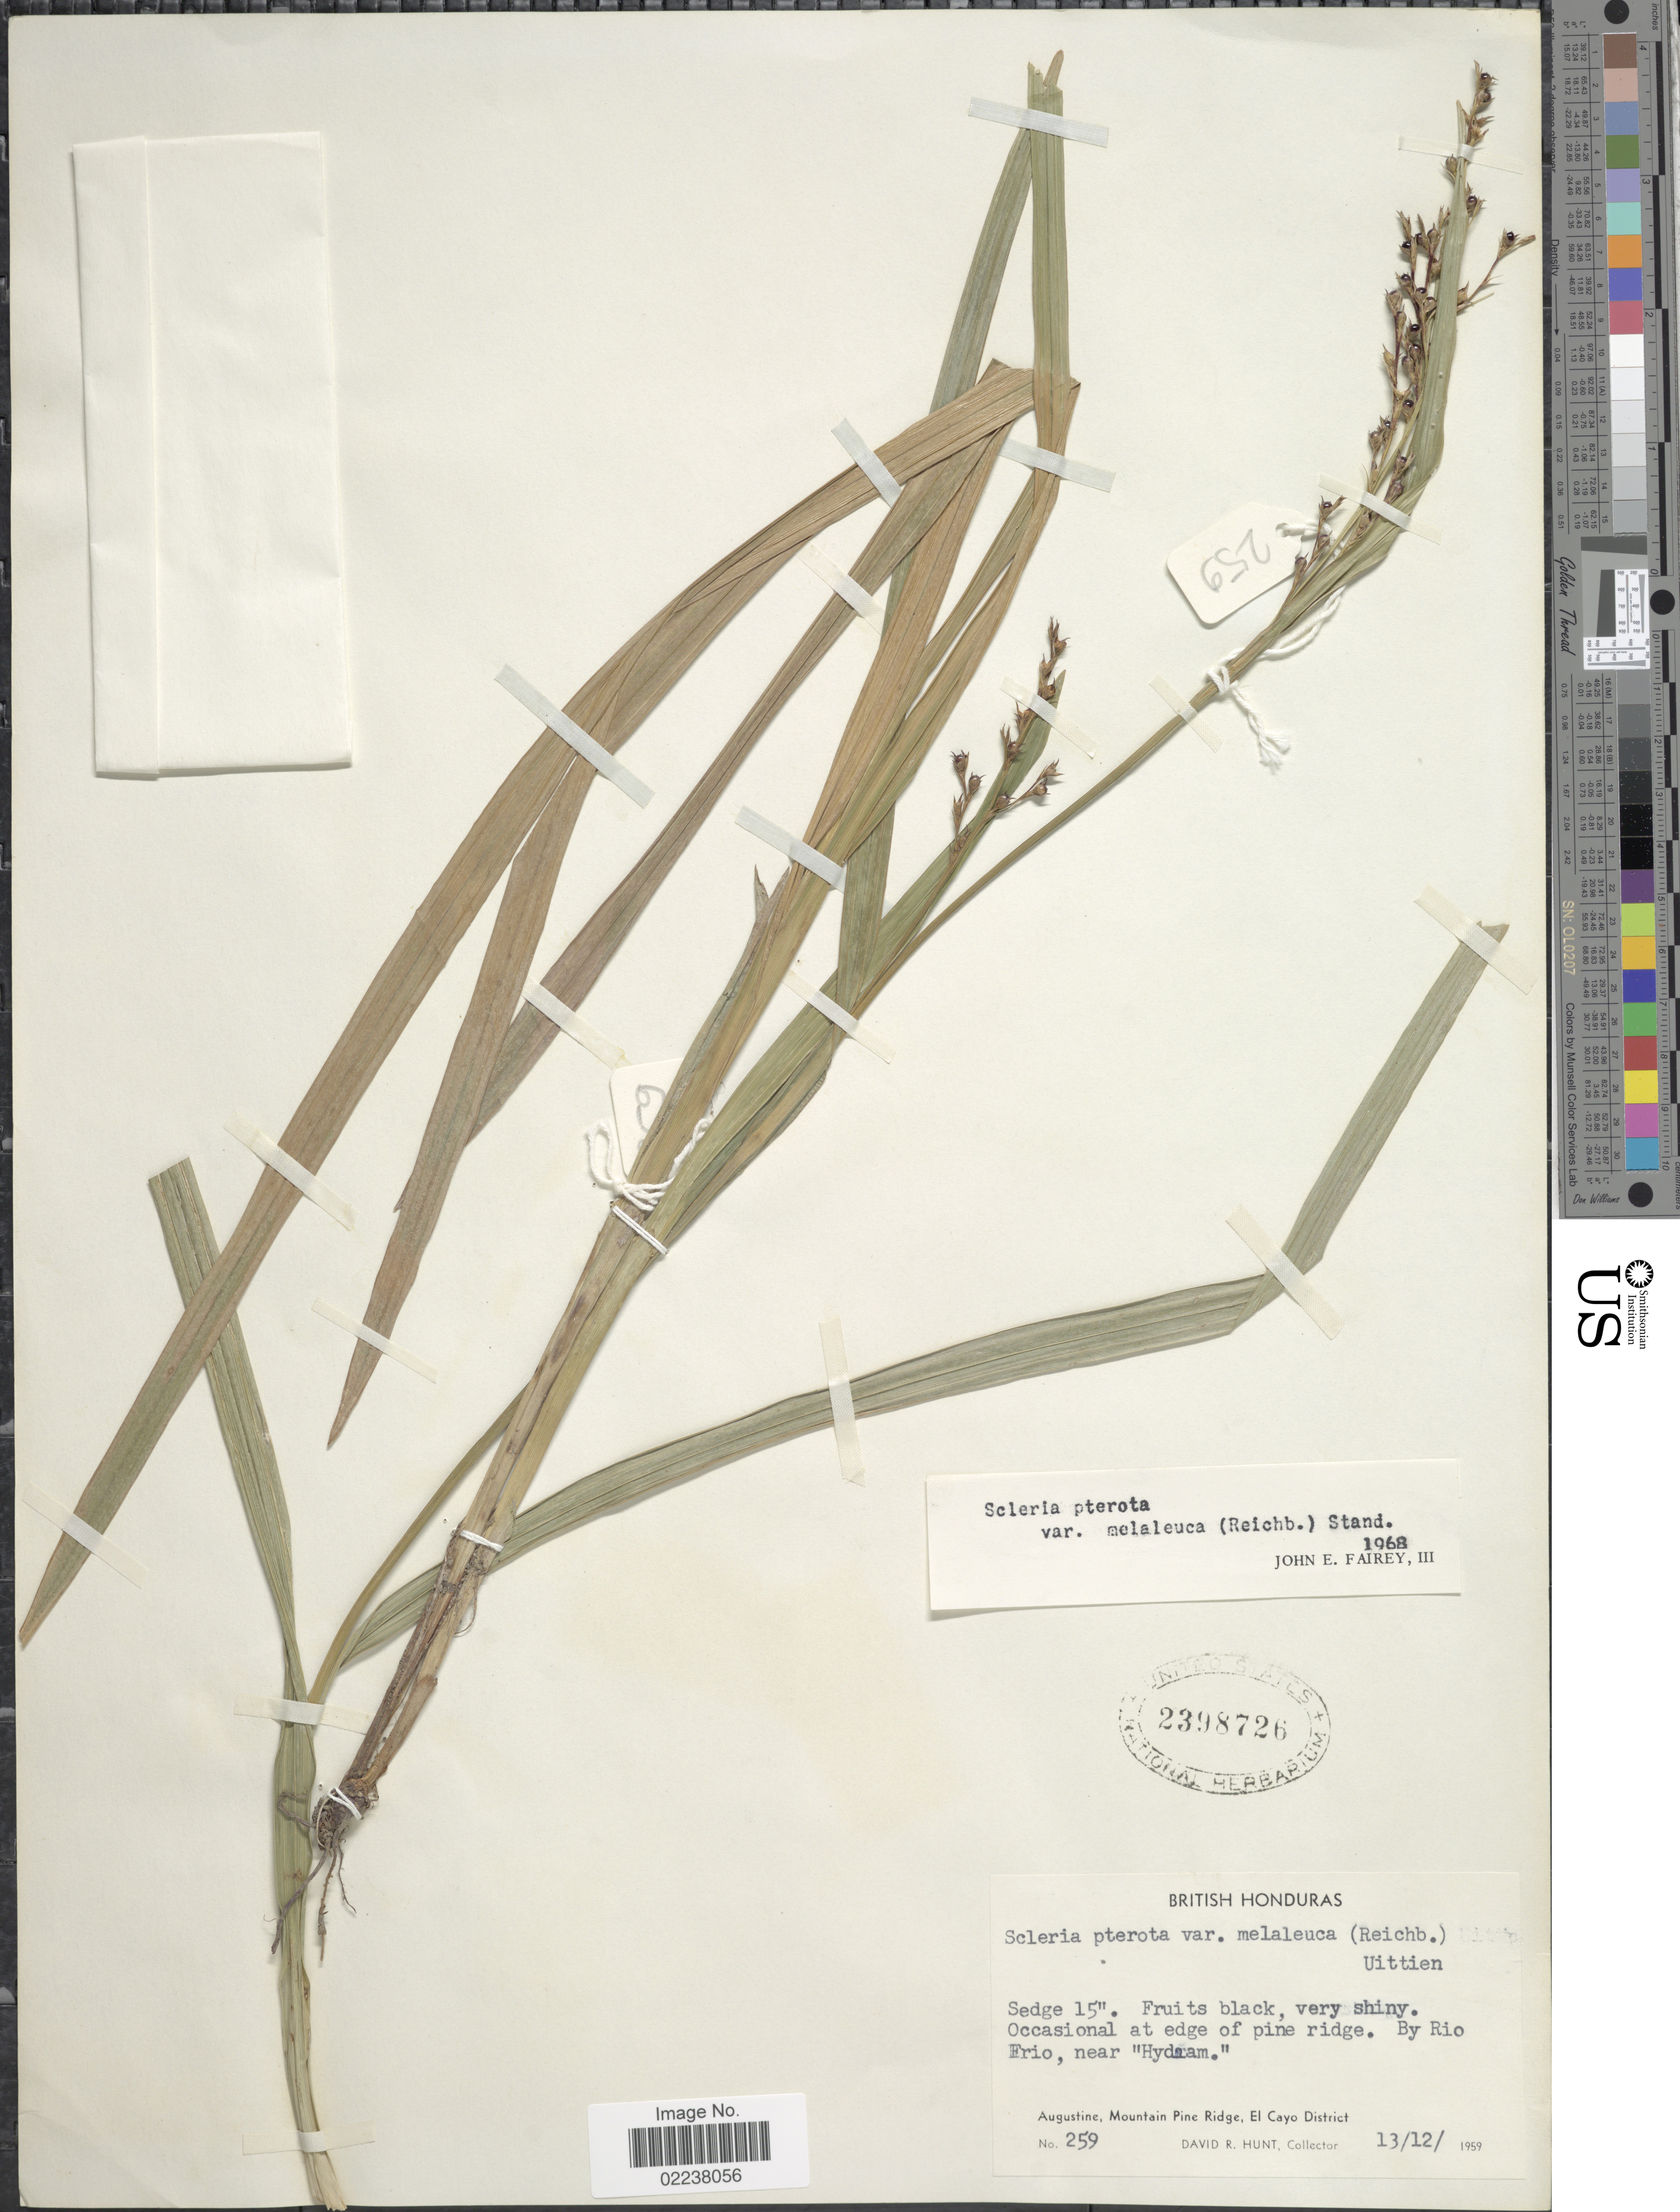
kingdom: Plantae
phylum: Tracheophyta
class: Liliopsida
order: Poales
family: Cyperaceae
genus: Scleria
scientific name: Scleria gaertneri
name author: Raddi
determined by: Strong, Mark T., (BOT), Smithsonian Institution - National Museum of Natural History (UNITED STATES)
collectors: D. R. Hunt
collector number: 259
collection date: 1959-12-13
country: Belize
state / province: Cayo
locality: British Honduras, By Rio Erio, near "Hydram" , Augustine, Mountain Pine Ridge, El Cayo District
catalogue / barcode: US 2398726